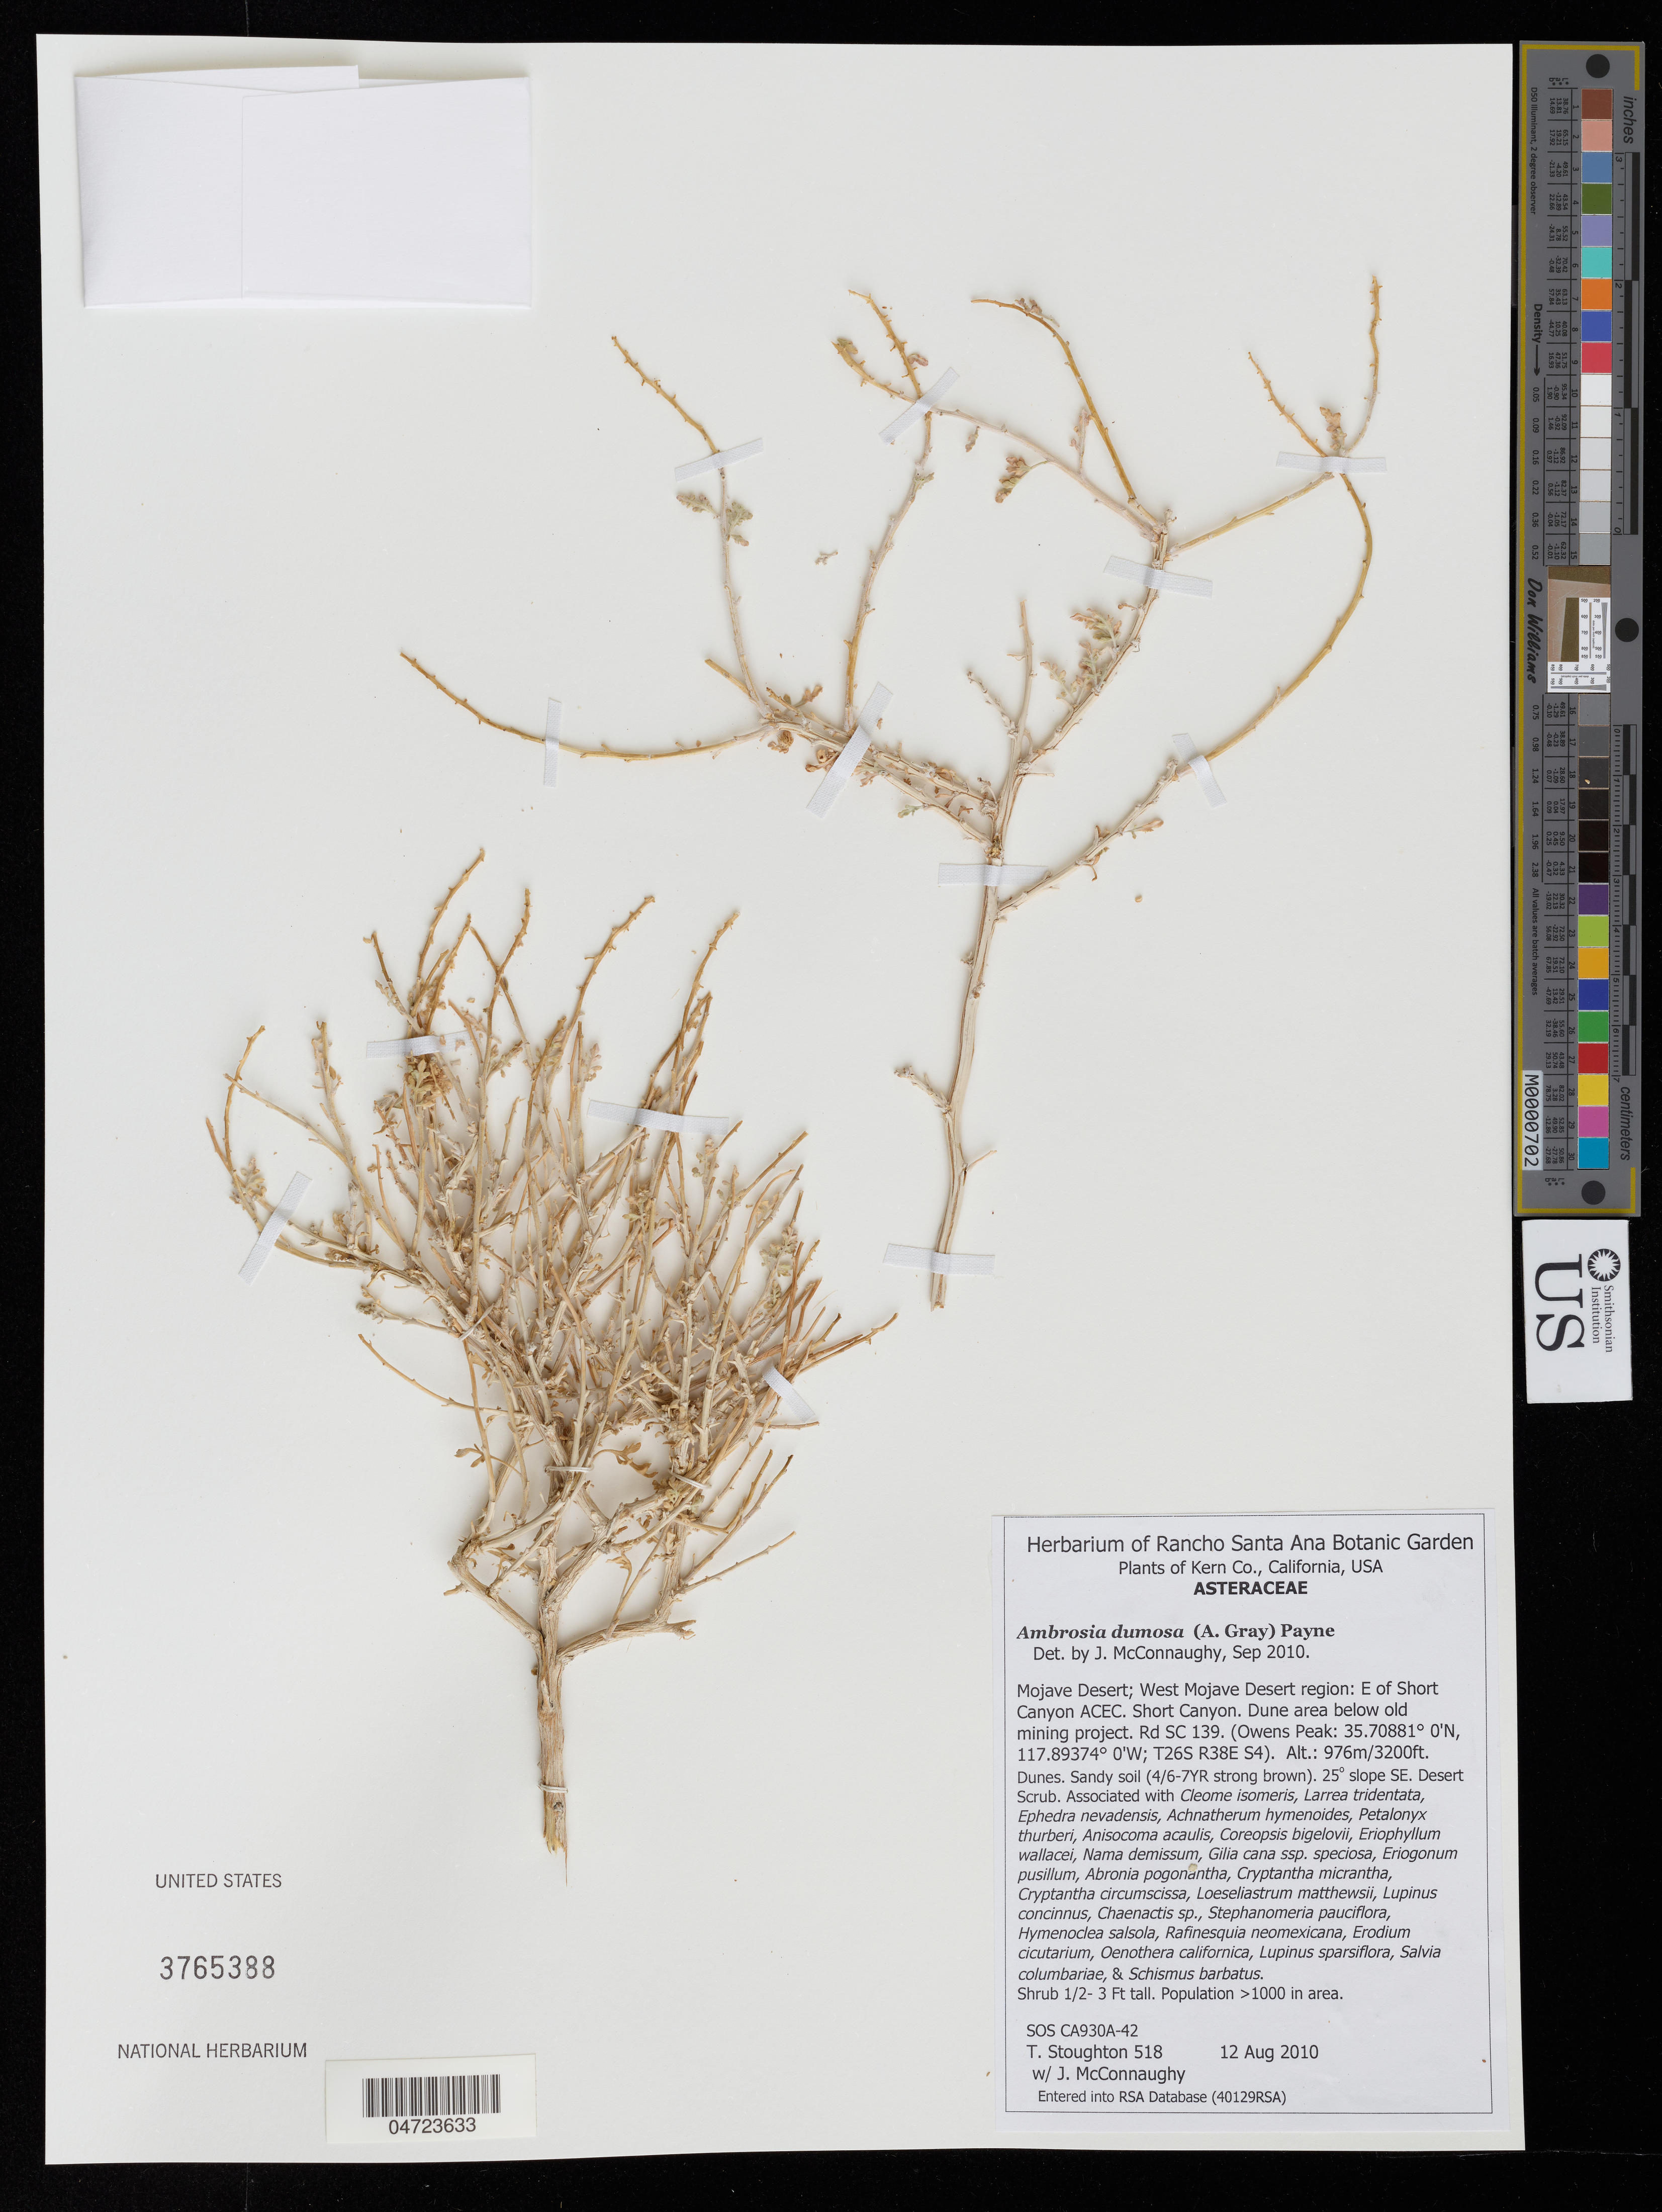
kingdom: Plantae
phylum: Tracheophyta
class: Magnoliopsida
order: Asterales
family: Asteraceae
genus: Ambrosia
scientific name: Ambrosia dumosa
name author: (A. Gray) W.W.Payne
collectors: T. Stoughton & J. McConnaughy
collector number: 518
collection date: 2010-08-12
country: United States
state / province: California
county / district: Kern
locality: Kern Co. Mojave Desert; West Mojave Desert region: E of Short Canyon ACEC. Short Canyon. Dune area below old mining project. Rd SC 139. (Owens Peak: T26S R38E S4).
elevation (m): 976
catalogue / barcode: US 3765388